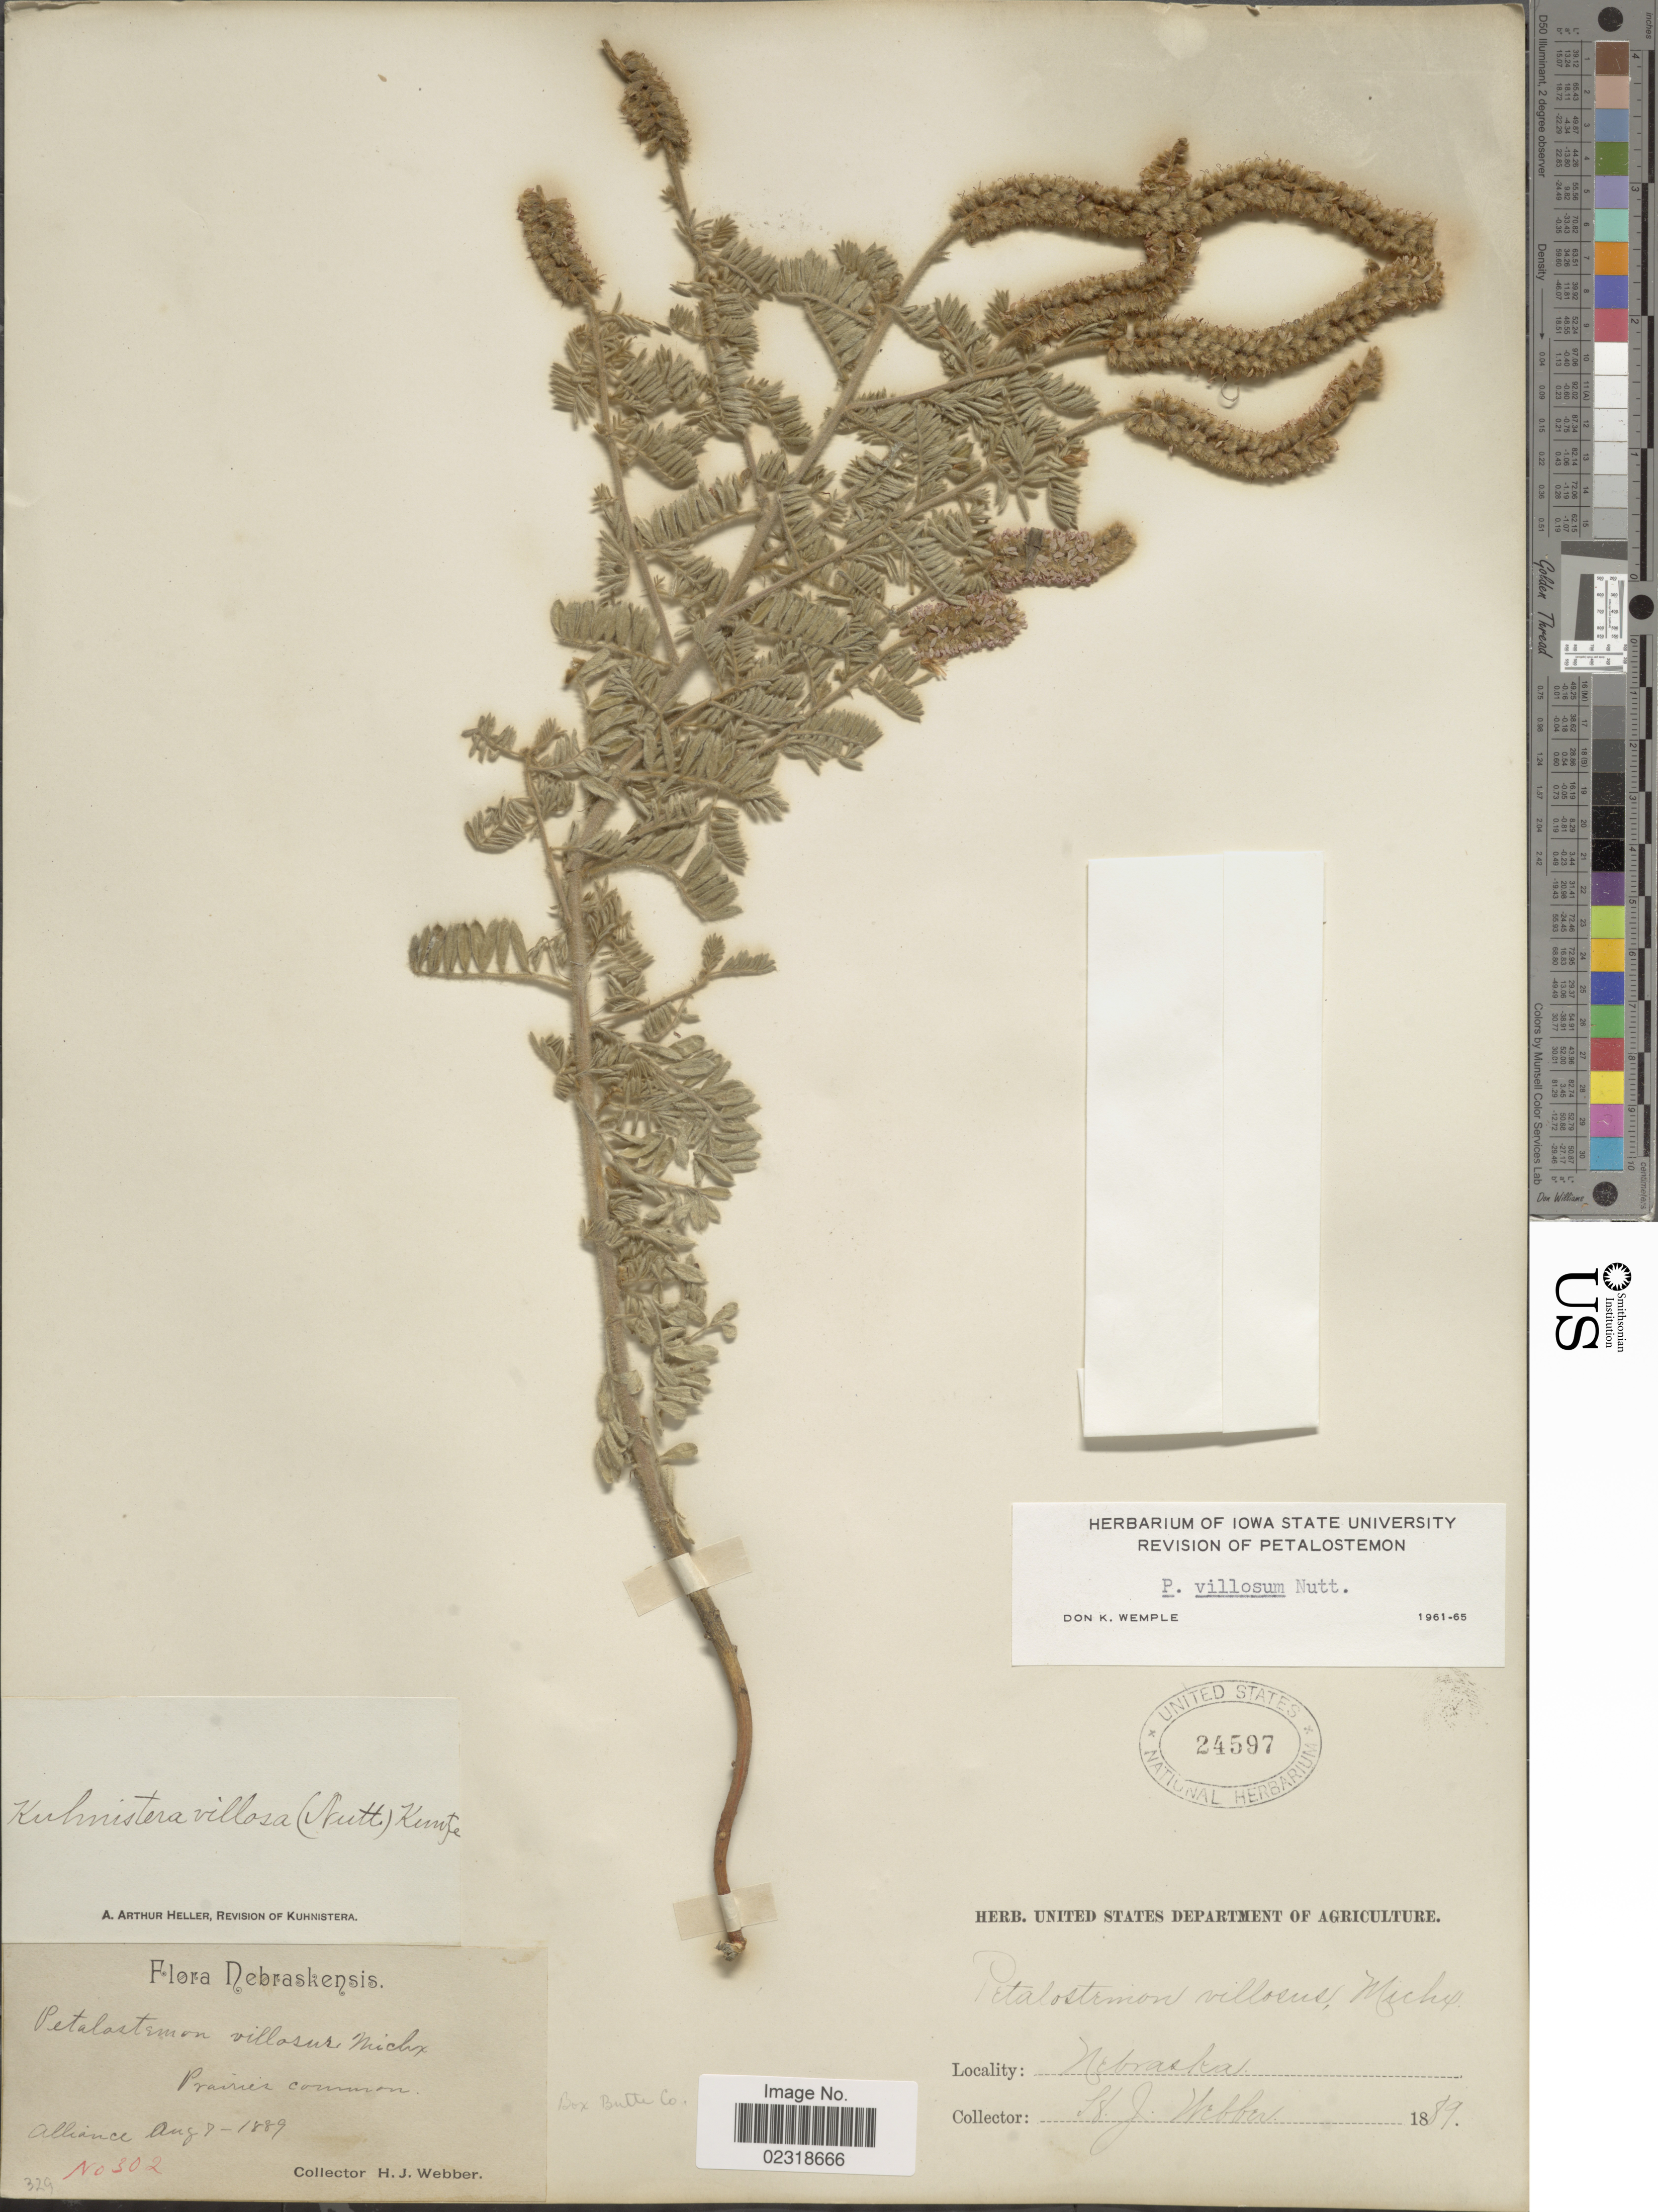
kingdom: Plantae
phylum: Tracheophyta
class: Magnoliopsida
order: Fabales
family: Fabaceae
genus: Dalea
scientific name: Dalea villosa var. villosa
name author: (Nutt.) Spreng.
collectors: H. Webber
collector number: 302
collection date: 1889-08-07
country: United States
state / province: Nebraska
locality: Prairer common, Alliance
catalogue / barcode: US 24597